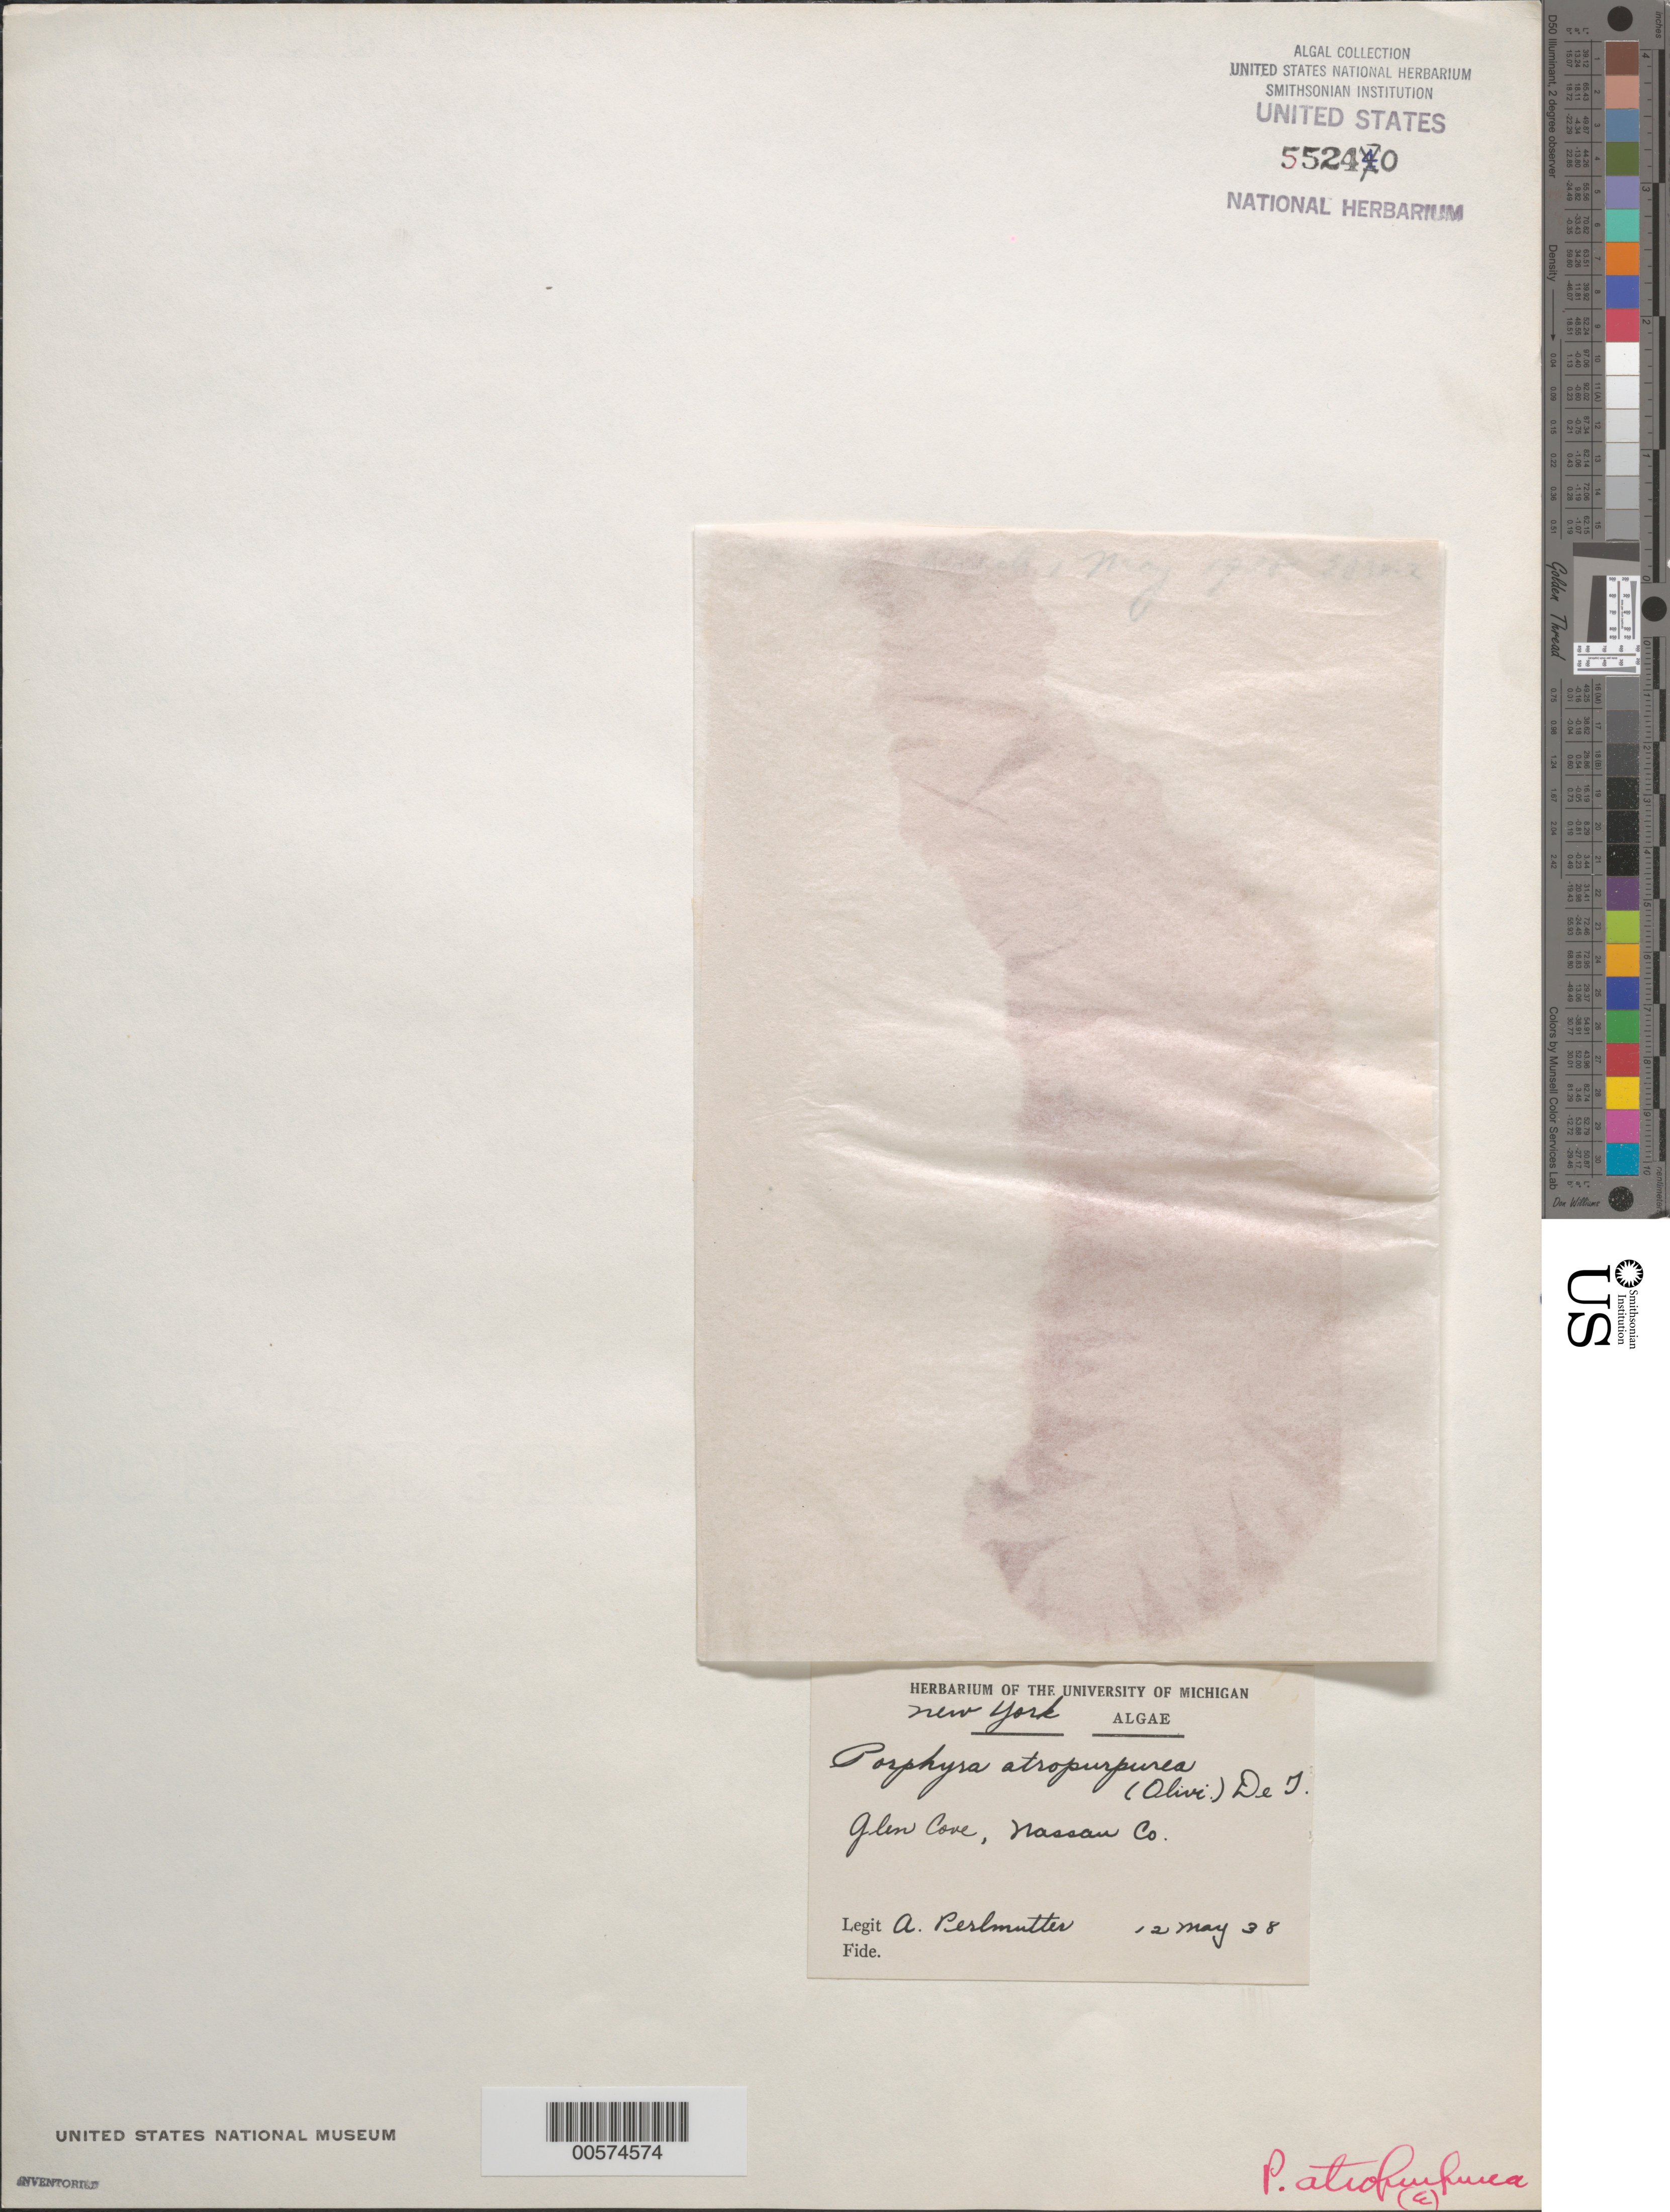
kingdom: Plantae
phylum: Rhodophyta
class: Bangiophyceae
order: Bangiales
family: Bangiaceae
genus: Porphyra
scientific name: Porphyra atropurpurea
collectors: A. Perlmutter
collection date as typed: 12 May 1938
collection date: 1938-05-12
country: United States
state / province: New York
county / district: Nassau County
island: Long Island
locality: Glen Cove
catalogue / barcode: US 55240